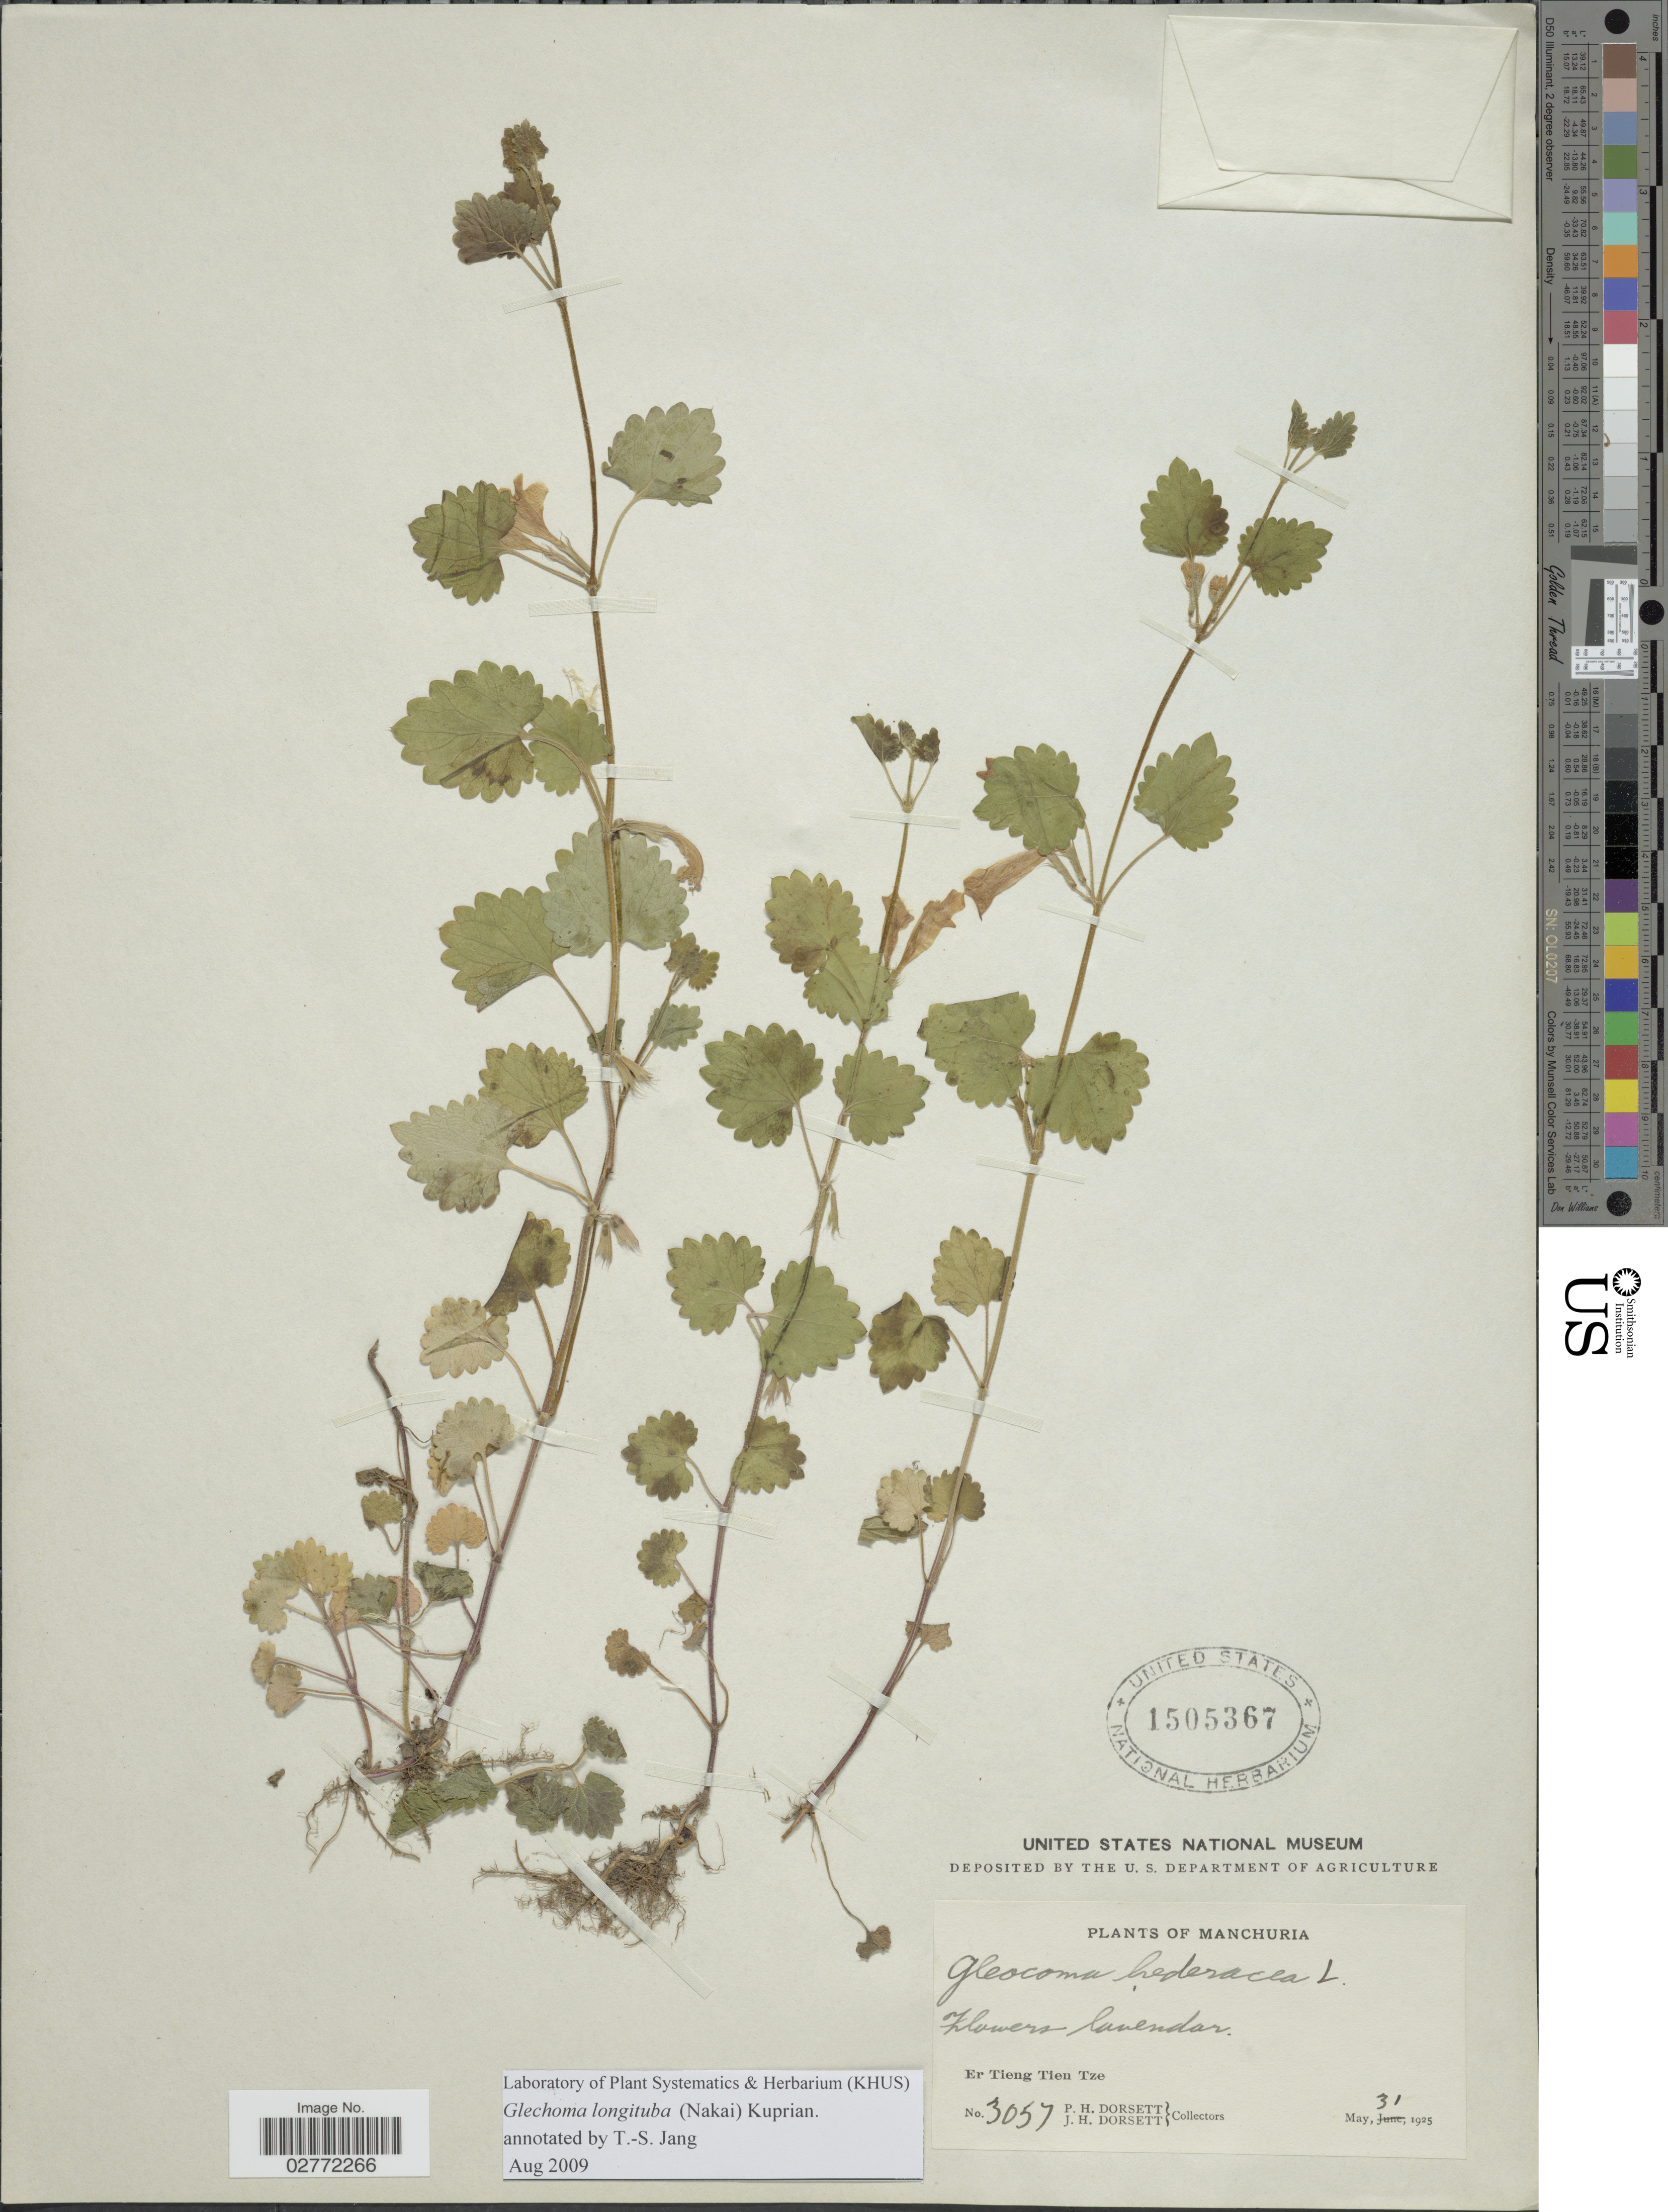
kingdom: Plantae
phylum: Tracheophyta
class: Magnoliopsida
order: Lamiales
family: Lamiaceae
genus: Glechoma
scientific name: Glechoma longituba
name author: (Nakai) Kuprian.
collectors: P. H. Dorsett & J. Dorsett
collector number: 3057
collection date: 1925-05-31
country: China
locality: Manchuria. Er Tieng Tieu Tze.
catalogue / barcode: US 1505367